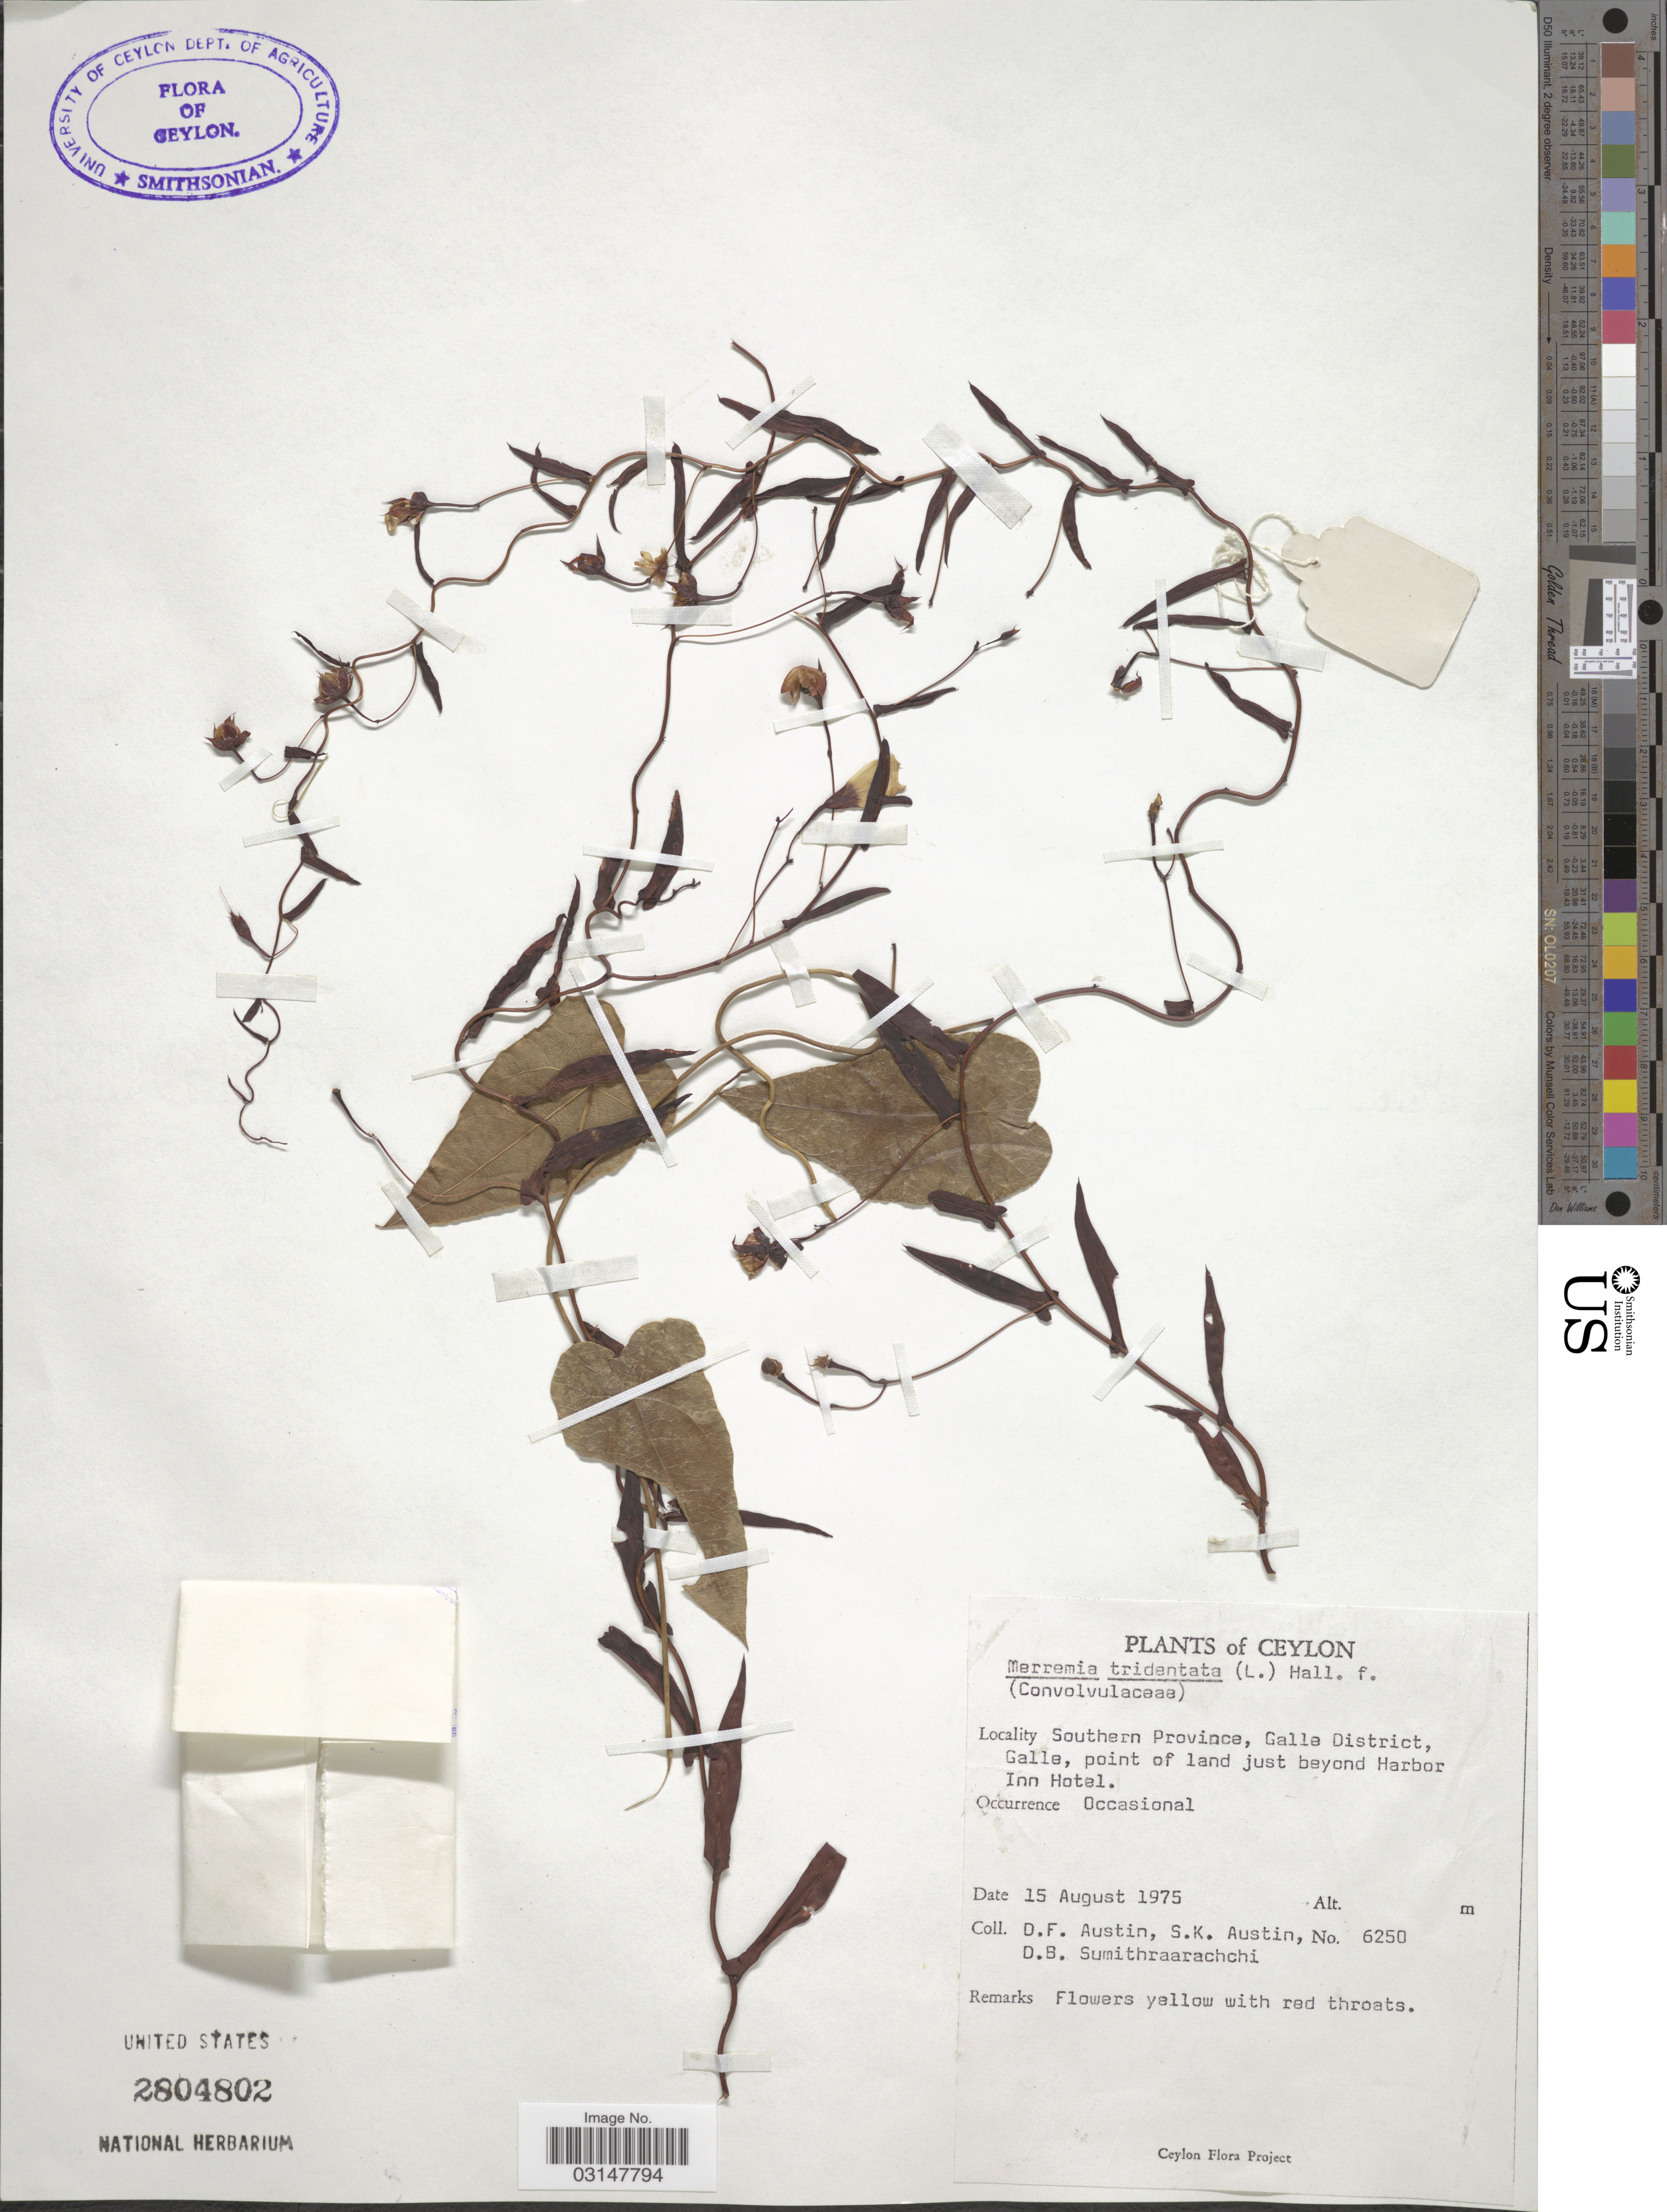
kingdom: Plantae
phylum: Tracheophyta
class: Magnoliopsida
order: Solanales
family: Convolvulaceae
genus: Xenostegia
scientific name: Xenostegia tridentata subsp. hastata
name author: (Ooststr.) Parmar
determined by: Strong, Mark T., (BOT), Smithsonian Institution - National Museum of Natural History (UNITED STATES)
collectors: D. Austin, S. Austin & D. B. Sumithraarachchi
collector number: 6250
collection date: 1975-08-15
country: Sri Lanka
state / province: Southern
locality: Ceylon. Galle District, Galle, point of land just beyond Harbor Inn Hotel.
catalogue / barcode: US 2804802